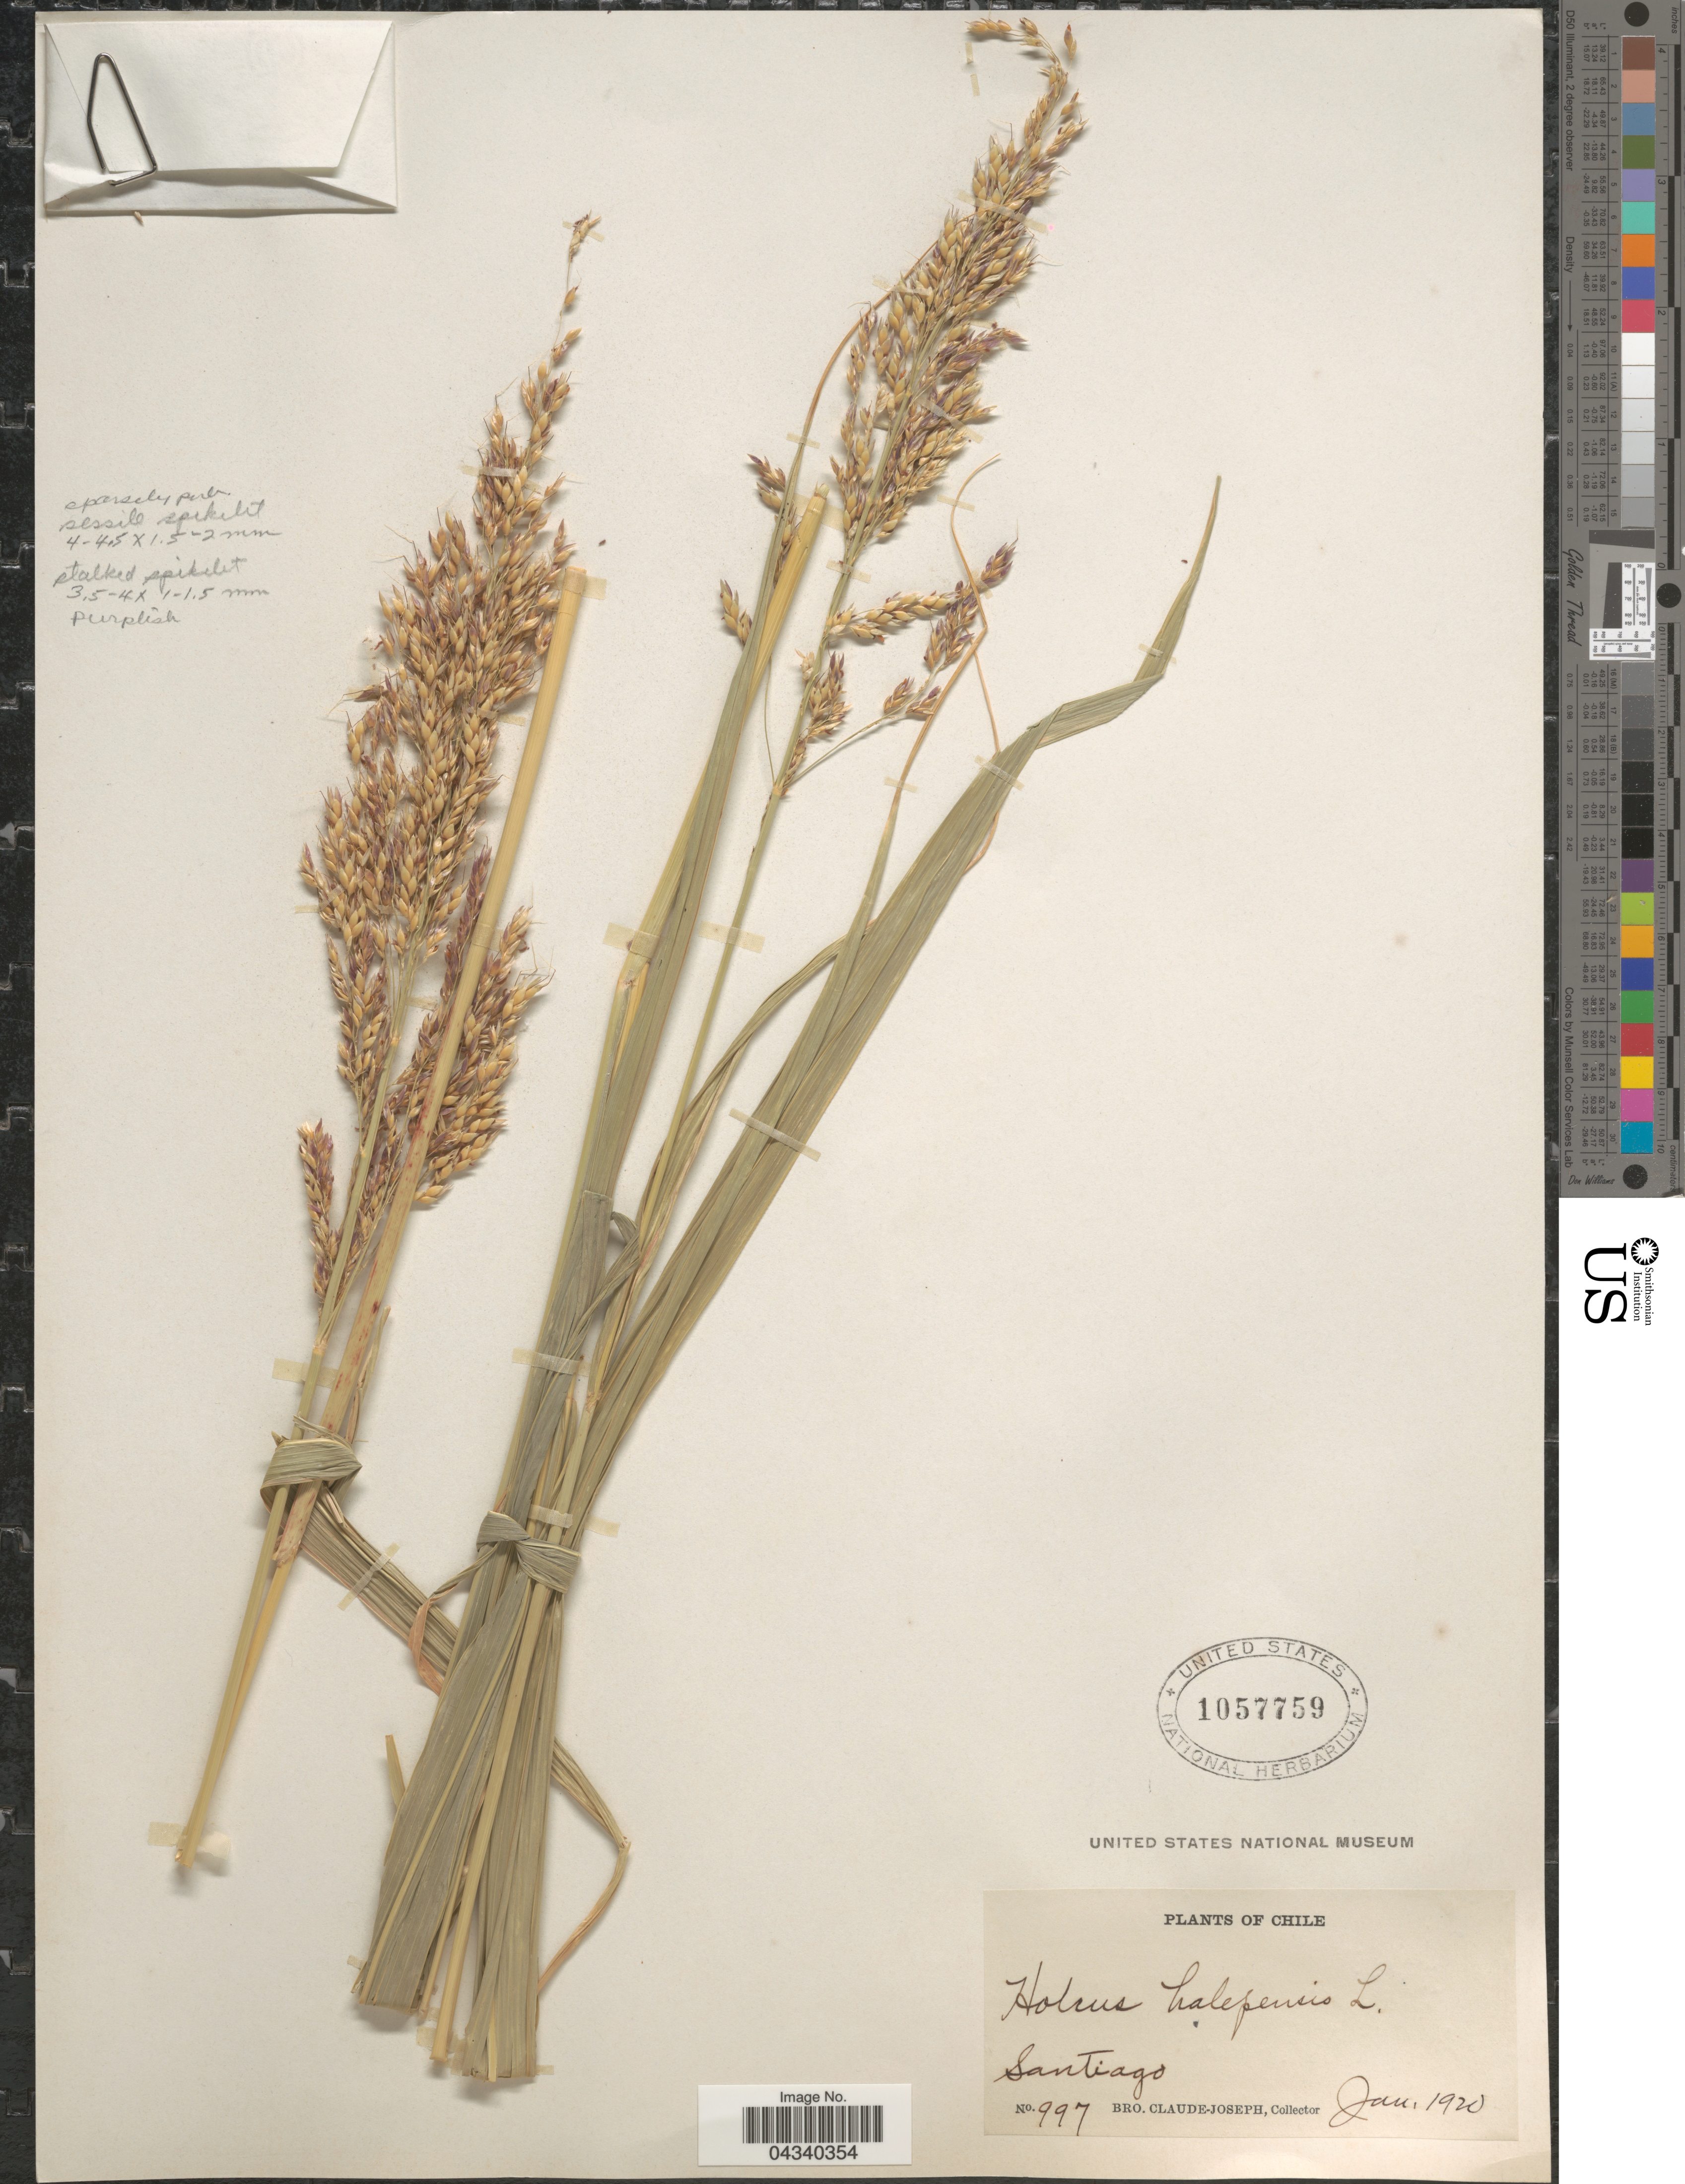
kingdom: Plantae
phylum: Tracheophyta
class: Liliopsida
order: Poales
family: Poaceae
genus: Sorghum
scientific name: Sorghum halepense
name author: (L.) Pers.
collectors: Bro. Claude-Joseph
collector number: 997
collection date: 1920-01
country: Chile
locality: Santiago.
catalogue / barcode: US 1057759